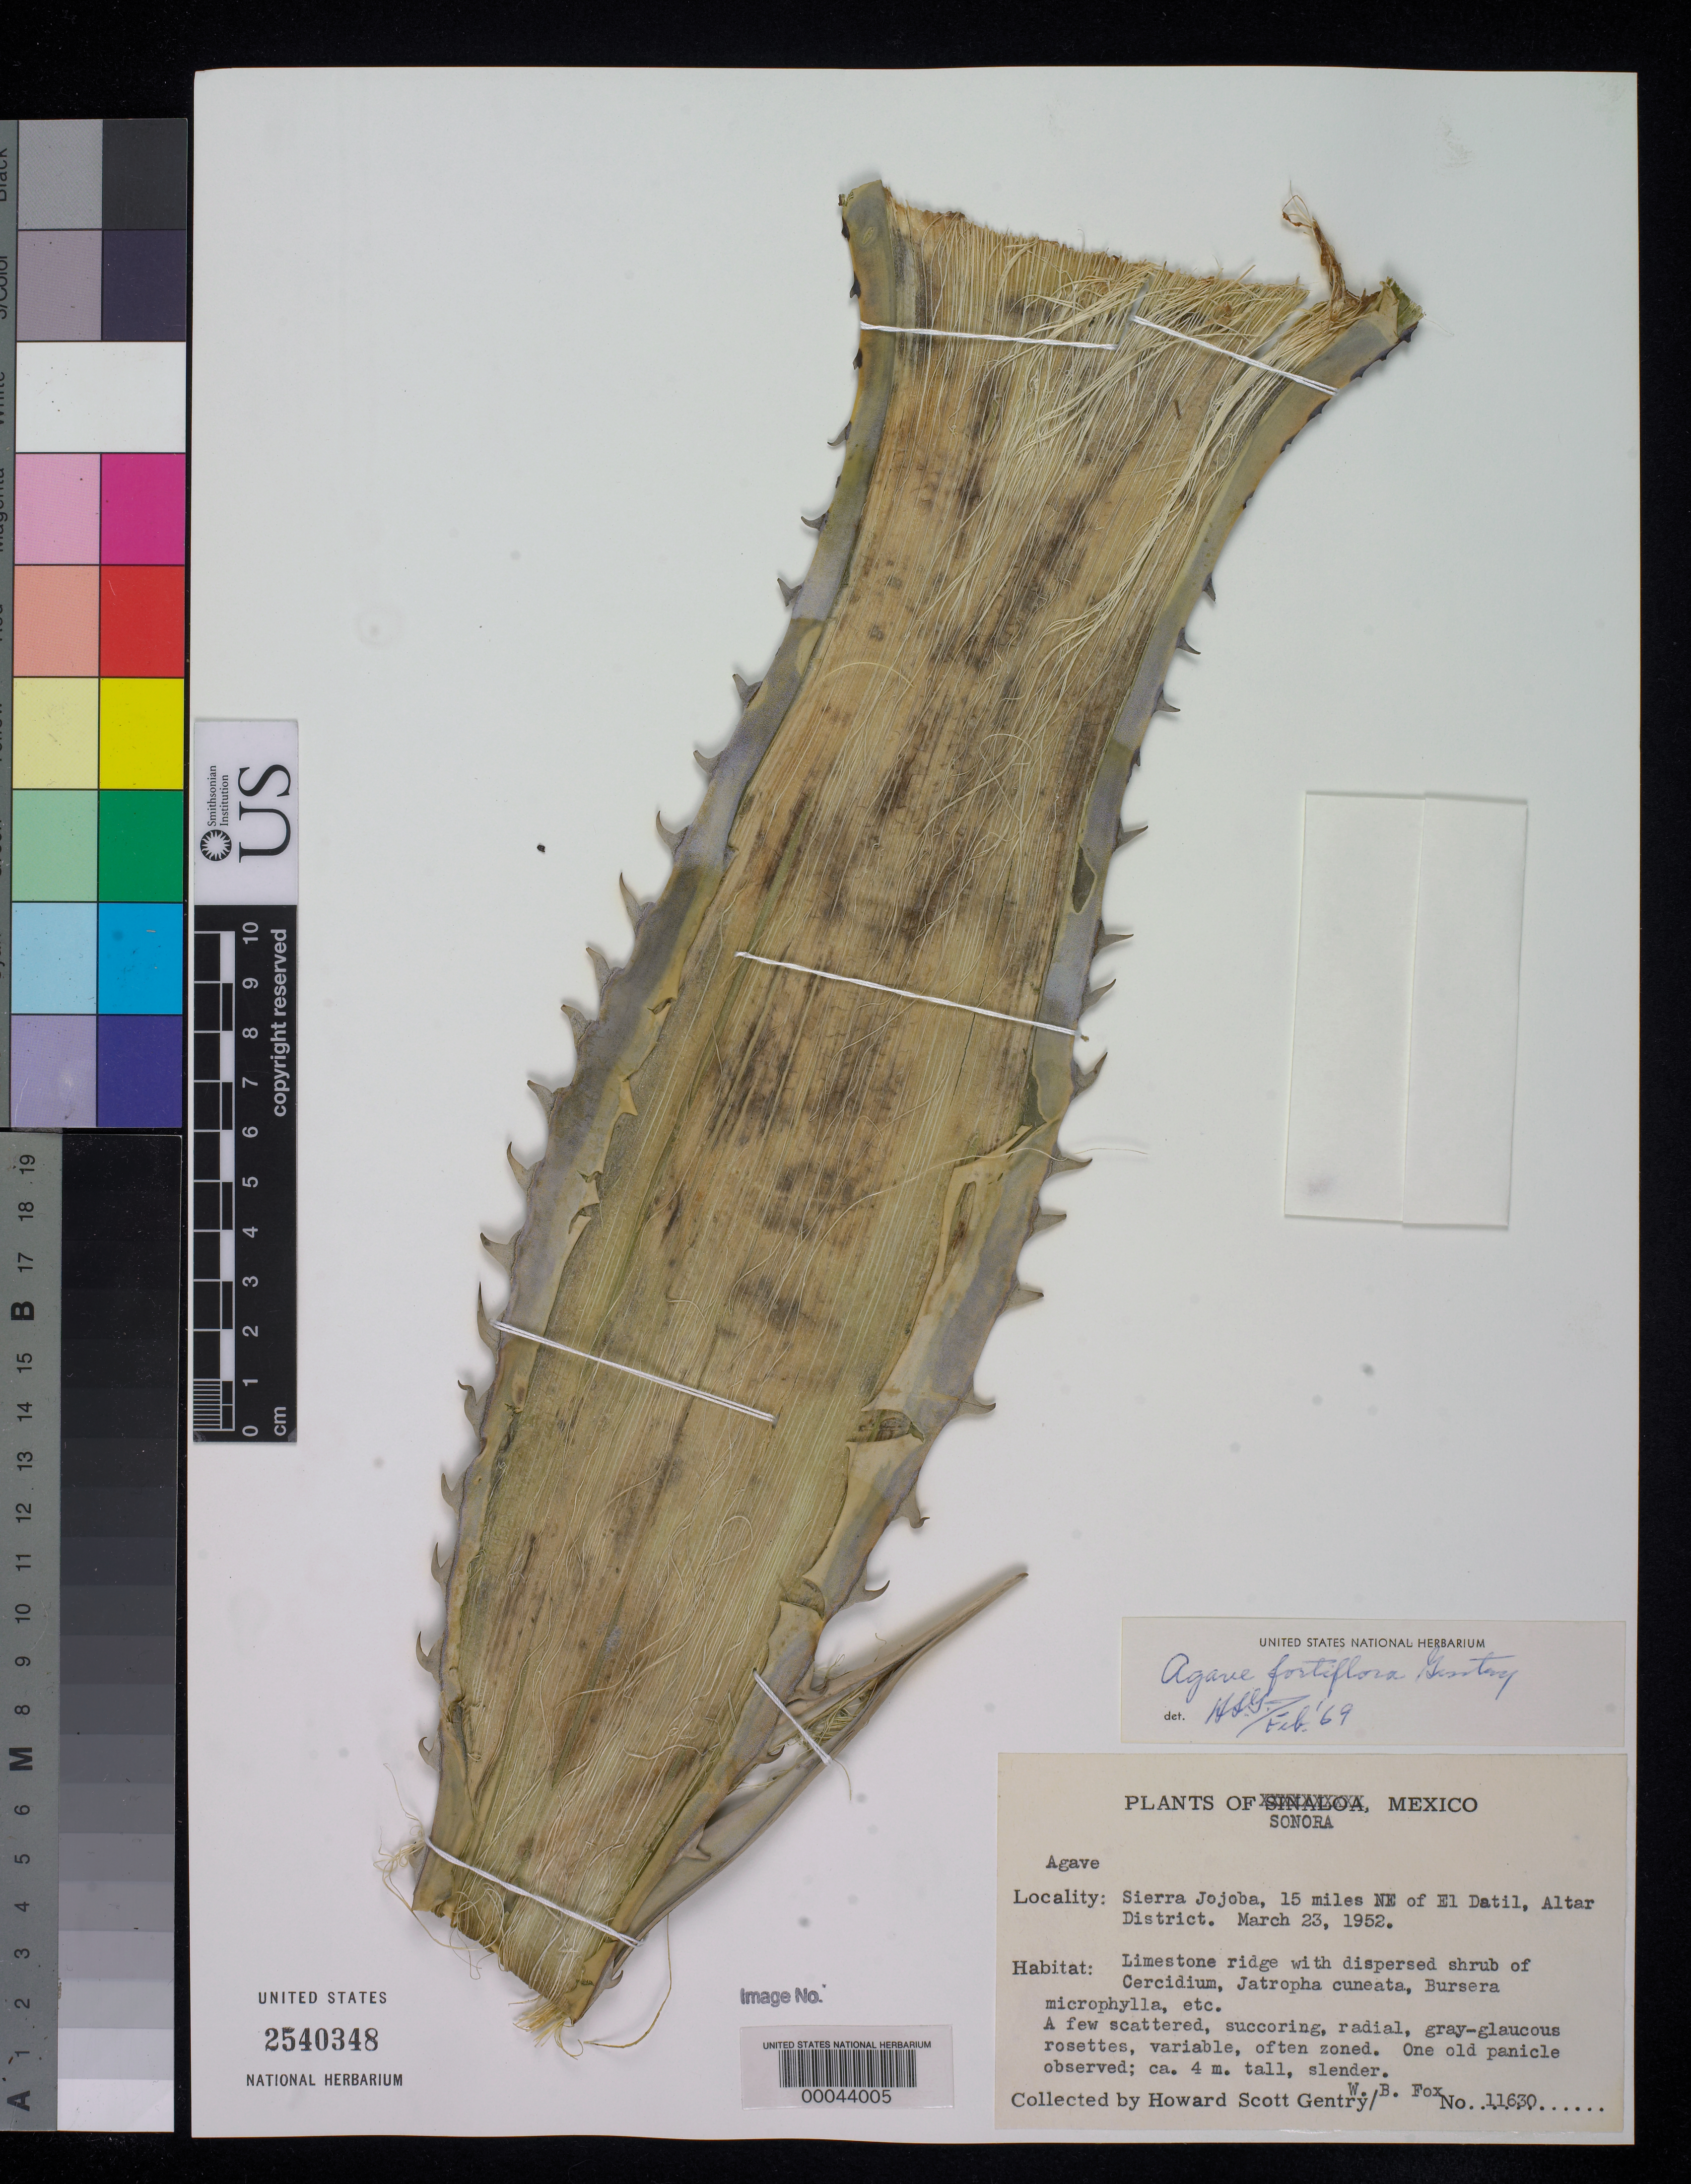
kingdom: Plantae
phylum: Tracheophyta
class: Liliopsida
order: Asparagales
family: Asparagaceae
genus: Agave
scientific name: Agave fortiflora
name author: Gentry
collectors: H. S. Gentry & W. B. Fox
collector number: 11630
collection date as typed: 23 Mar 1952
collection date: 1952-03-23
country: Mexico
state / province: Sonora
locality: Sierra jojoba, 15 mi NE of el datil, altar district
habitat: Limestone ridge w/dispersed shrub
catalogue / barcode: US 2540348